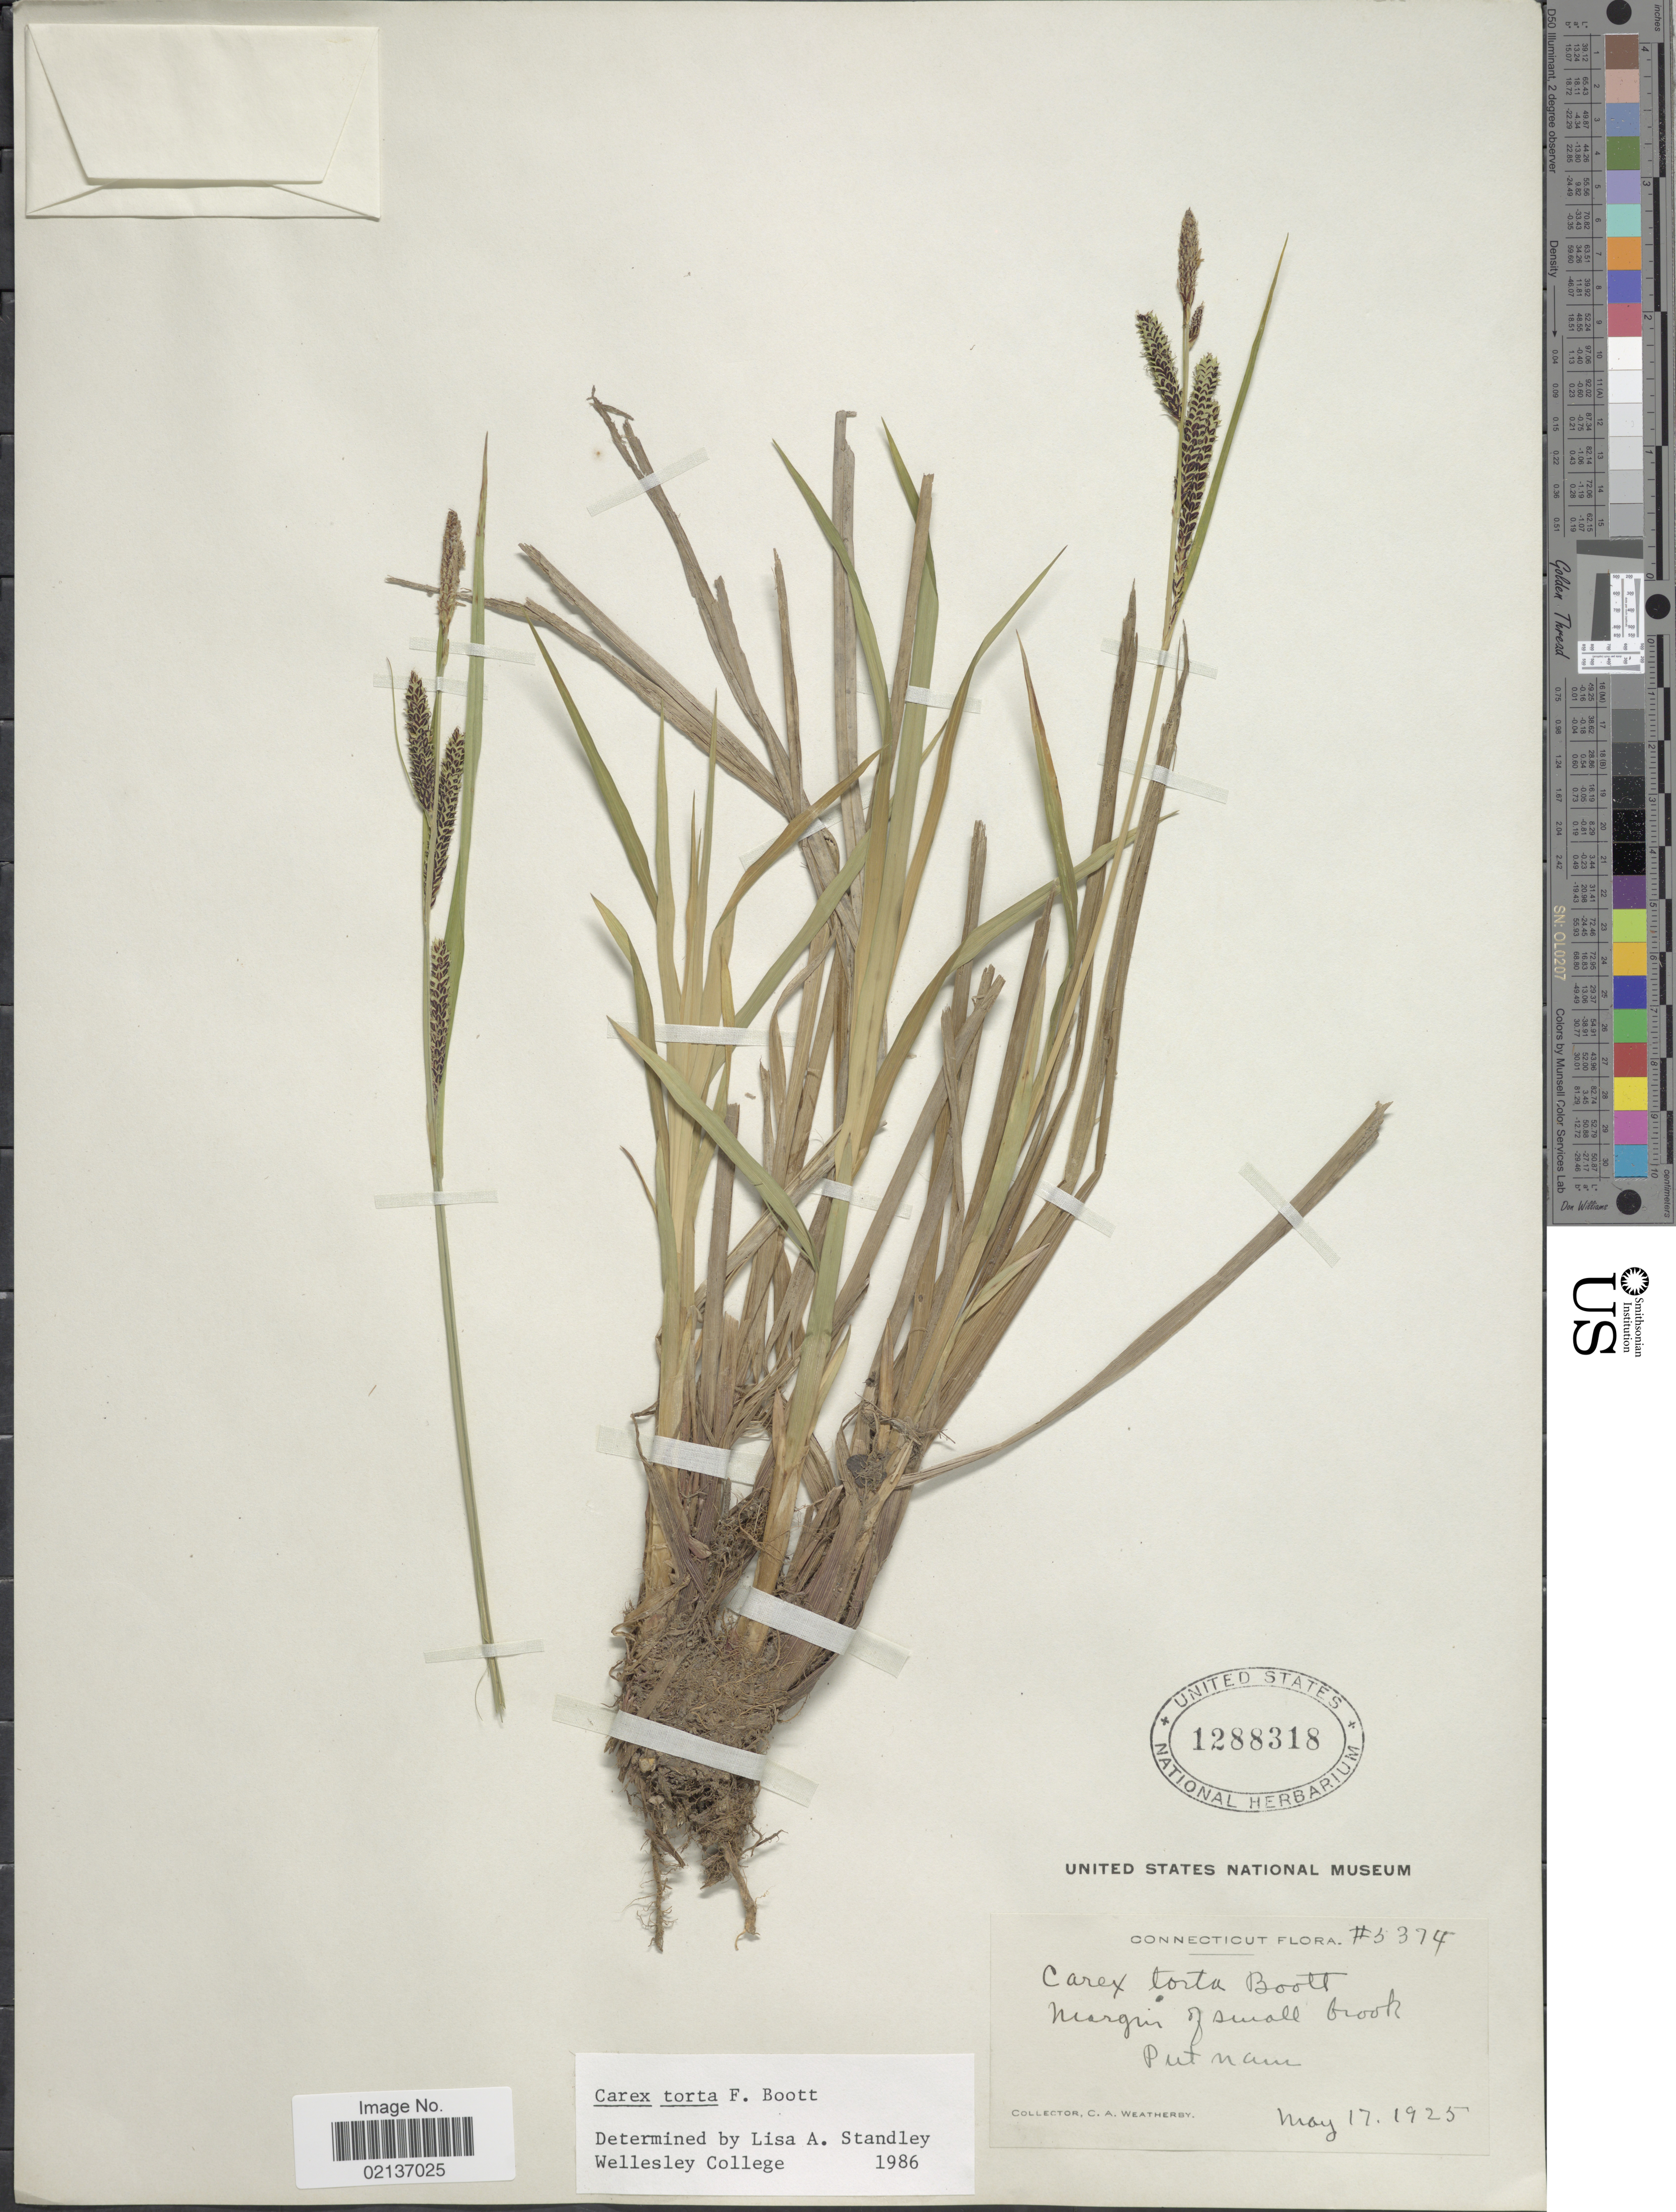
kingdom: Plantae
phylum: Tracheophyta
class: Liliopsida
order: Poales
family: Cyperaceae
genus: Carex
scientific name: Carex torta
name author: Boott ex Tuck.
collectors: C. A. Weatherby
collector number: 5374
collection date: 1925-05-17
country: United States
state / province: Connecticut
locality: Putnam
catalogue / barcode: US 1288318